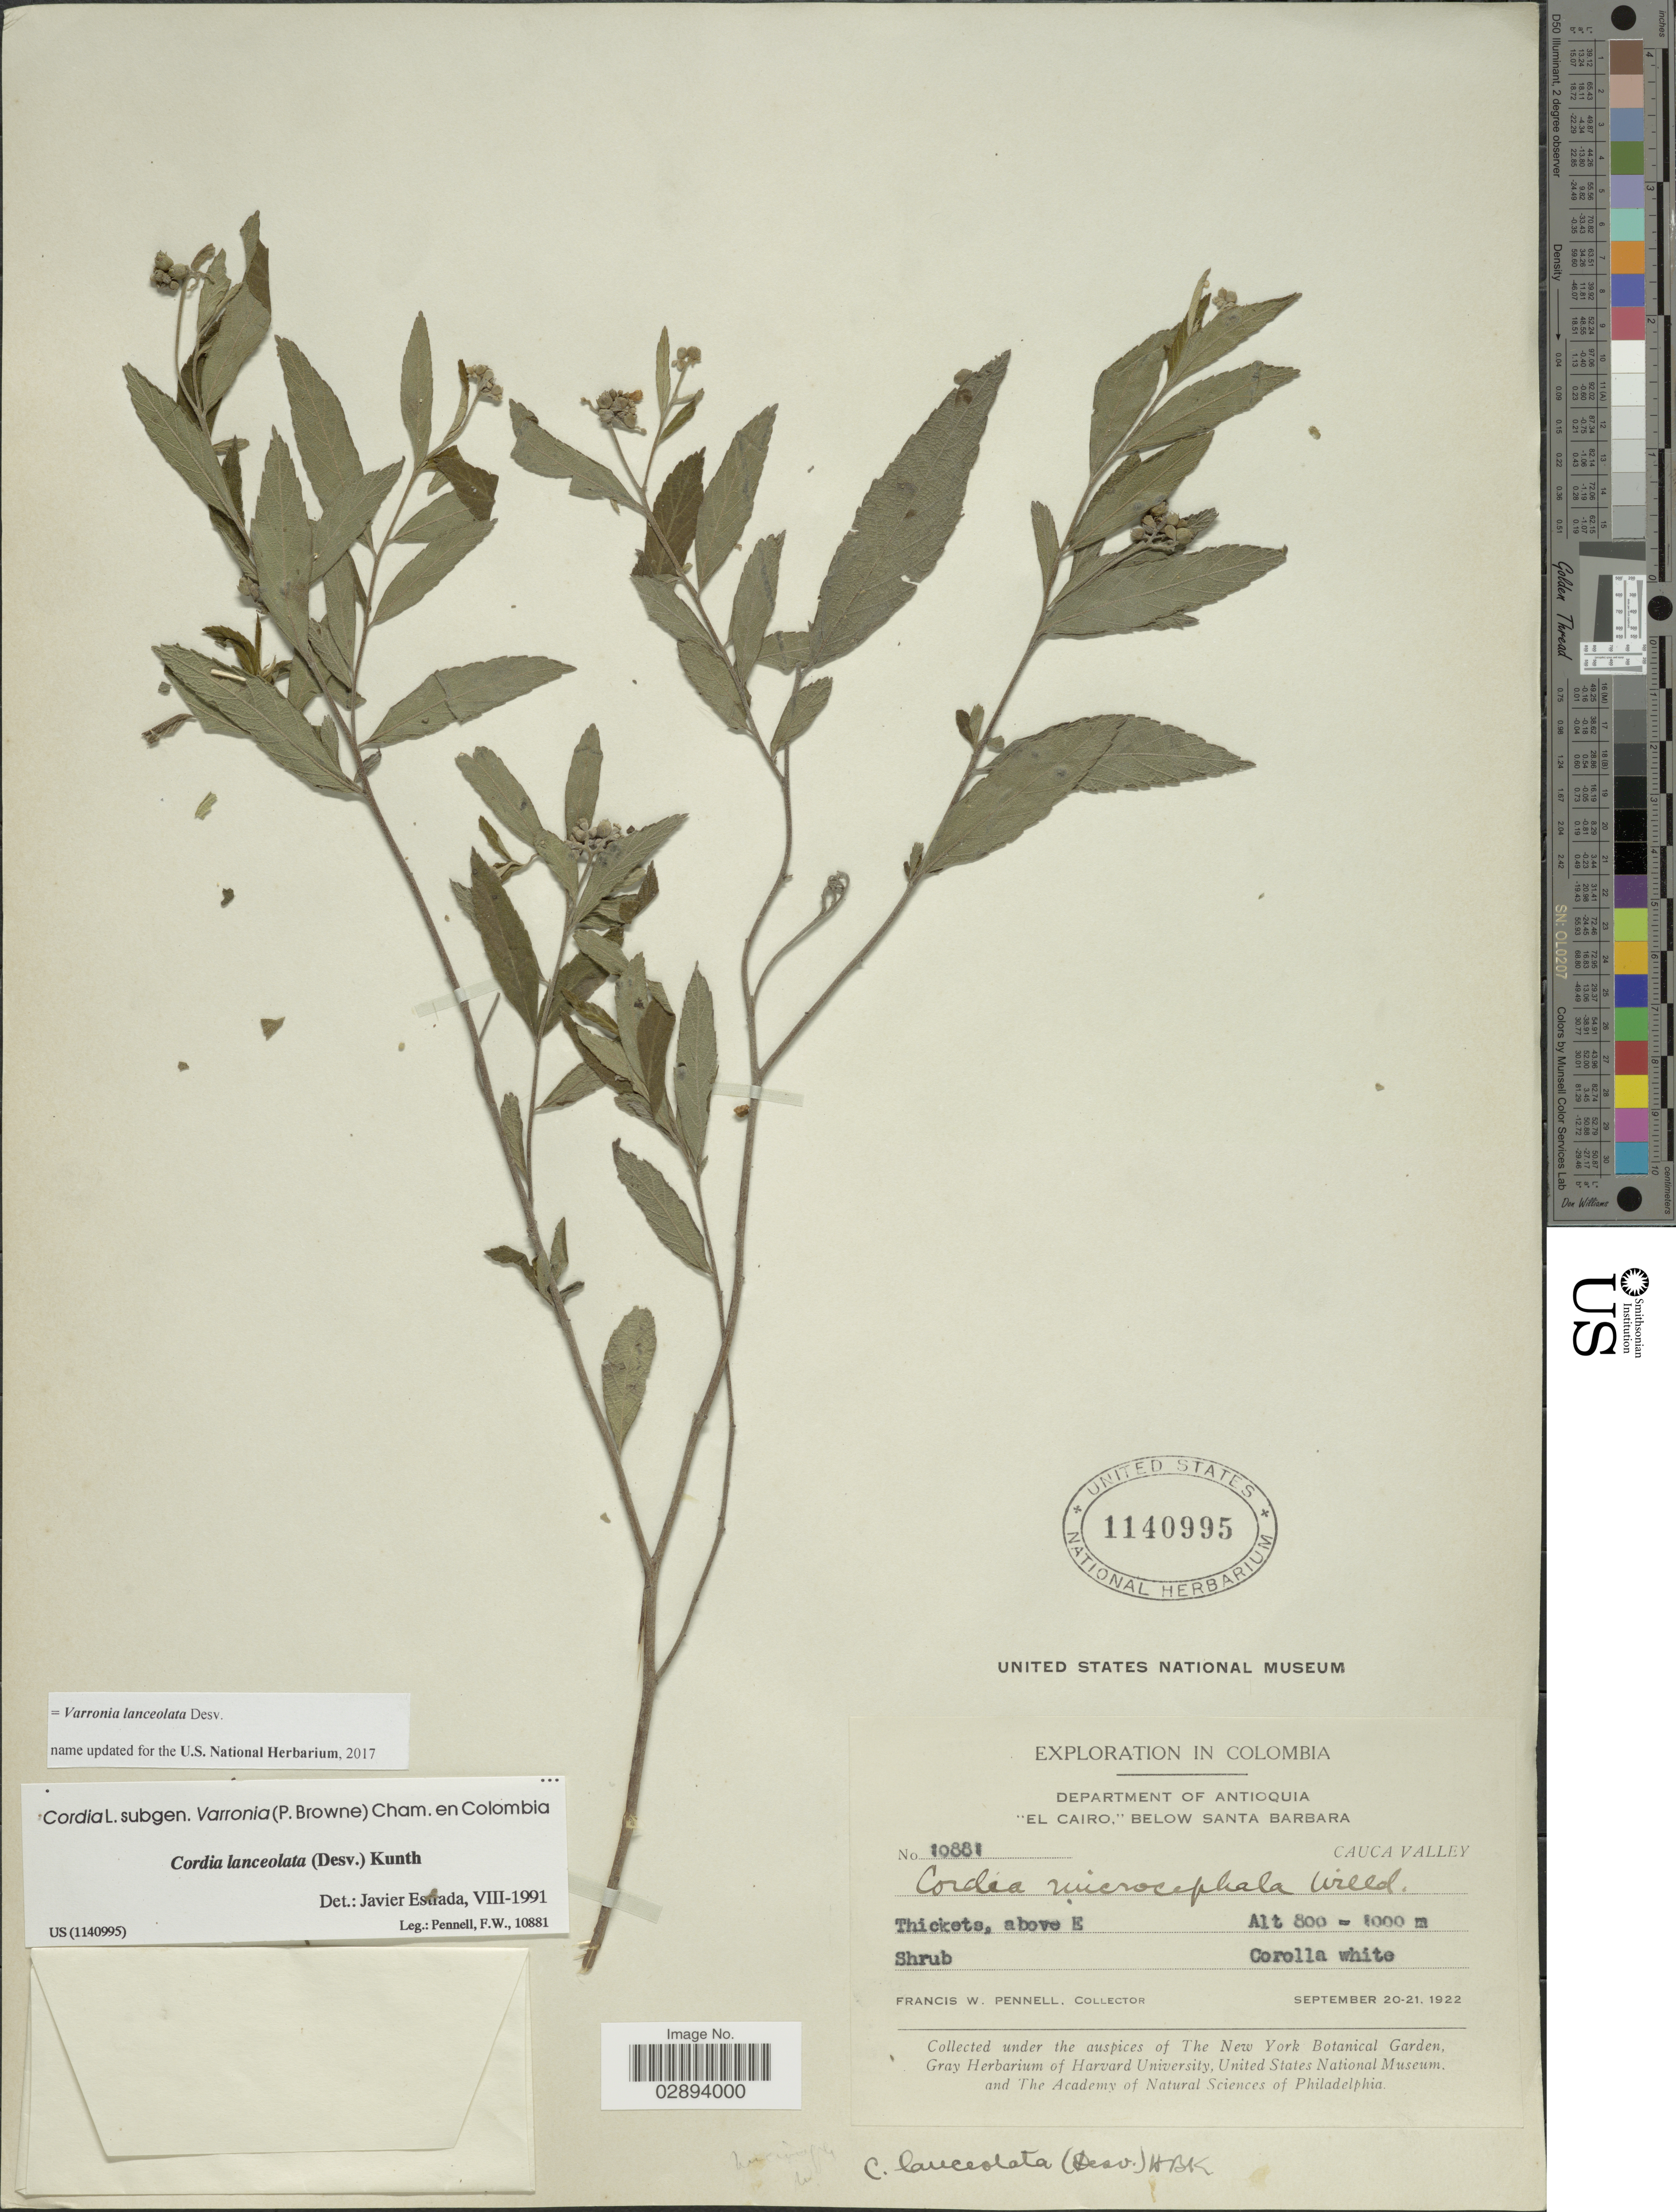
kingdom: Plantae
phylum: Tracheophyta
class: Magnoliopsida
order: Boraginales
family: Cordiaceae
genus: Varronia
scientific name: Varronia lanceolata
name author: Willd. ex Cham.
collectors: F. W. Pennell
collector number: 10881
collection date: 1922-09-20/1922-09-21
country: Colombia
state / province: Antioquia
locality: Department of Antioquia, "El Cairo", Below Santa Barbara, Cauca Valley, Thicket above E.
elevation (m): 800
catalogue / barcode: US 1140995